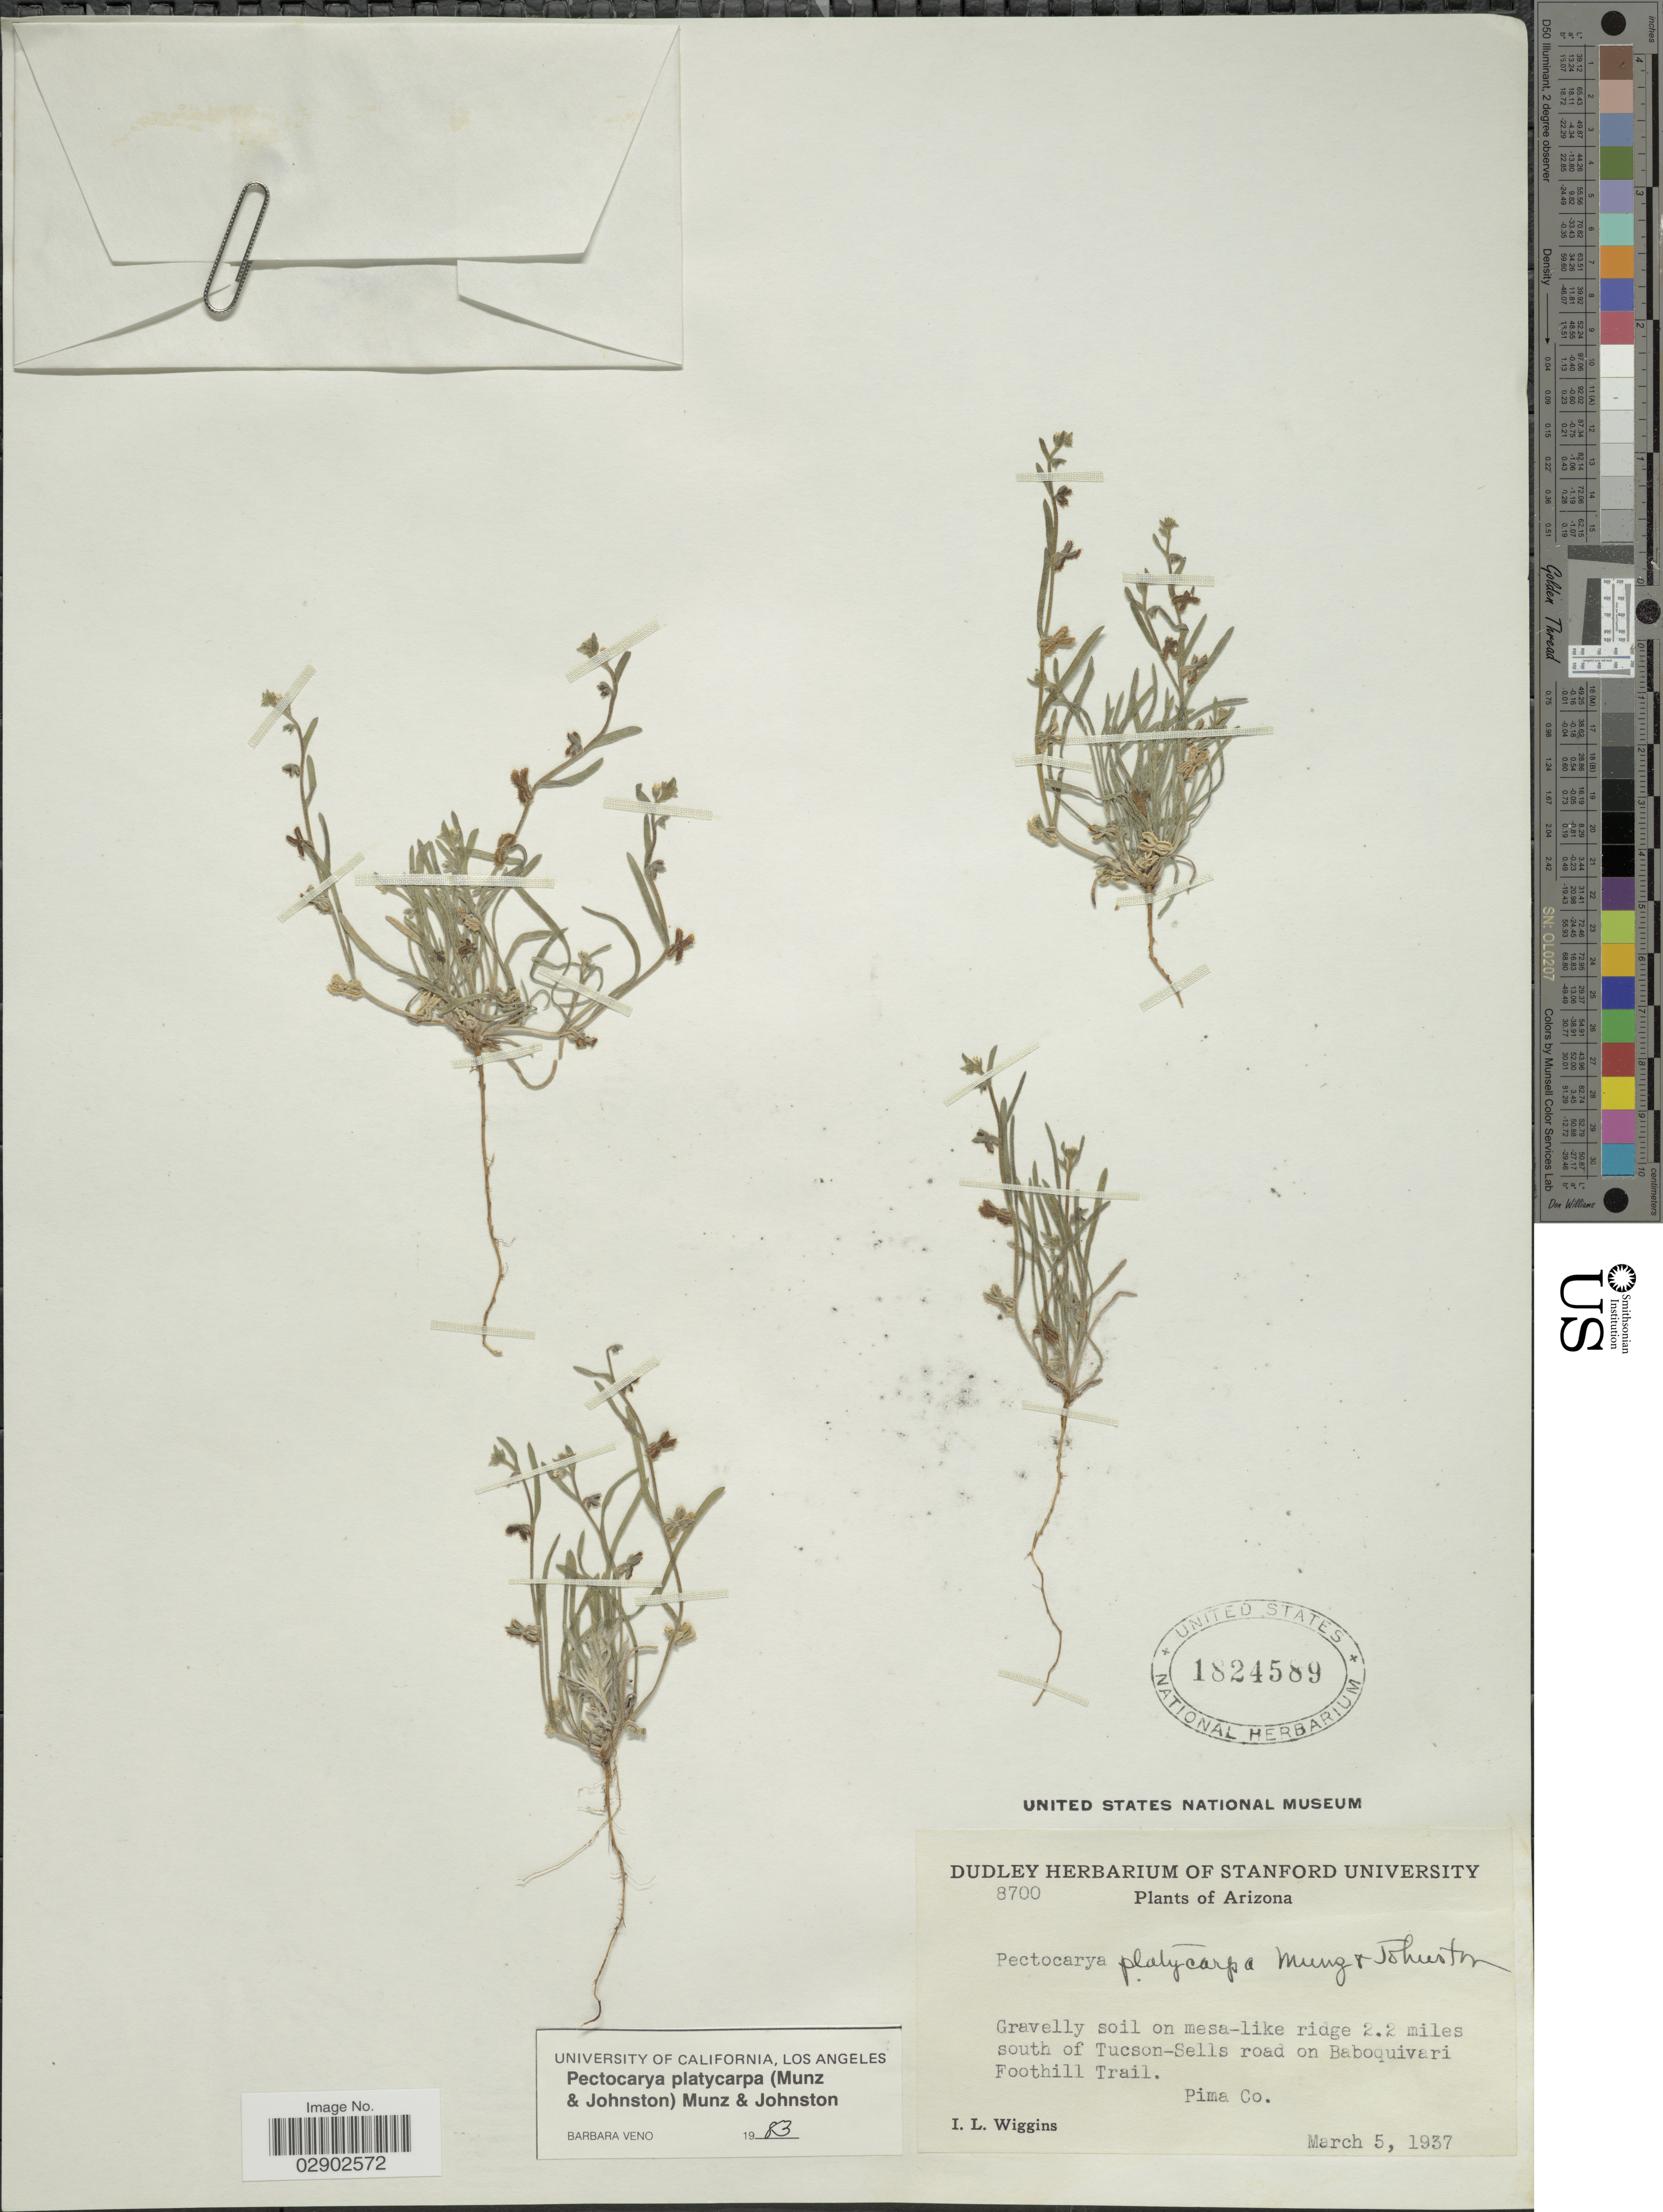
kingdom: Plantae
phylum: Tracheophyta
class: Magnoliopsida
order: Boraginales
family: Boraginaceae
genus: Pectocarya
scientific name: Pectocarya linearis var. platycarpa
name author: (Munz & I.M. Johnst.) Cronq.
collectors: I. L. Wiggins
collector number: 8700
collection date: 1937-03-05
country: United States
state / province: Arizona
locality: Gravelly soil on mesa-like ridge 2.2 miles south of Tucson-Sells on Baboquivari Foothill Trail, Pima Co.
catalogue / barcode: US 1824589